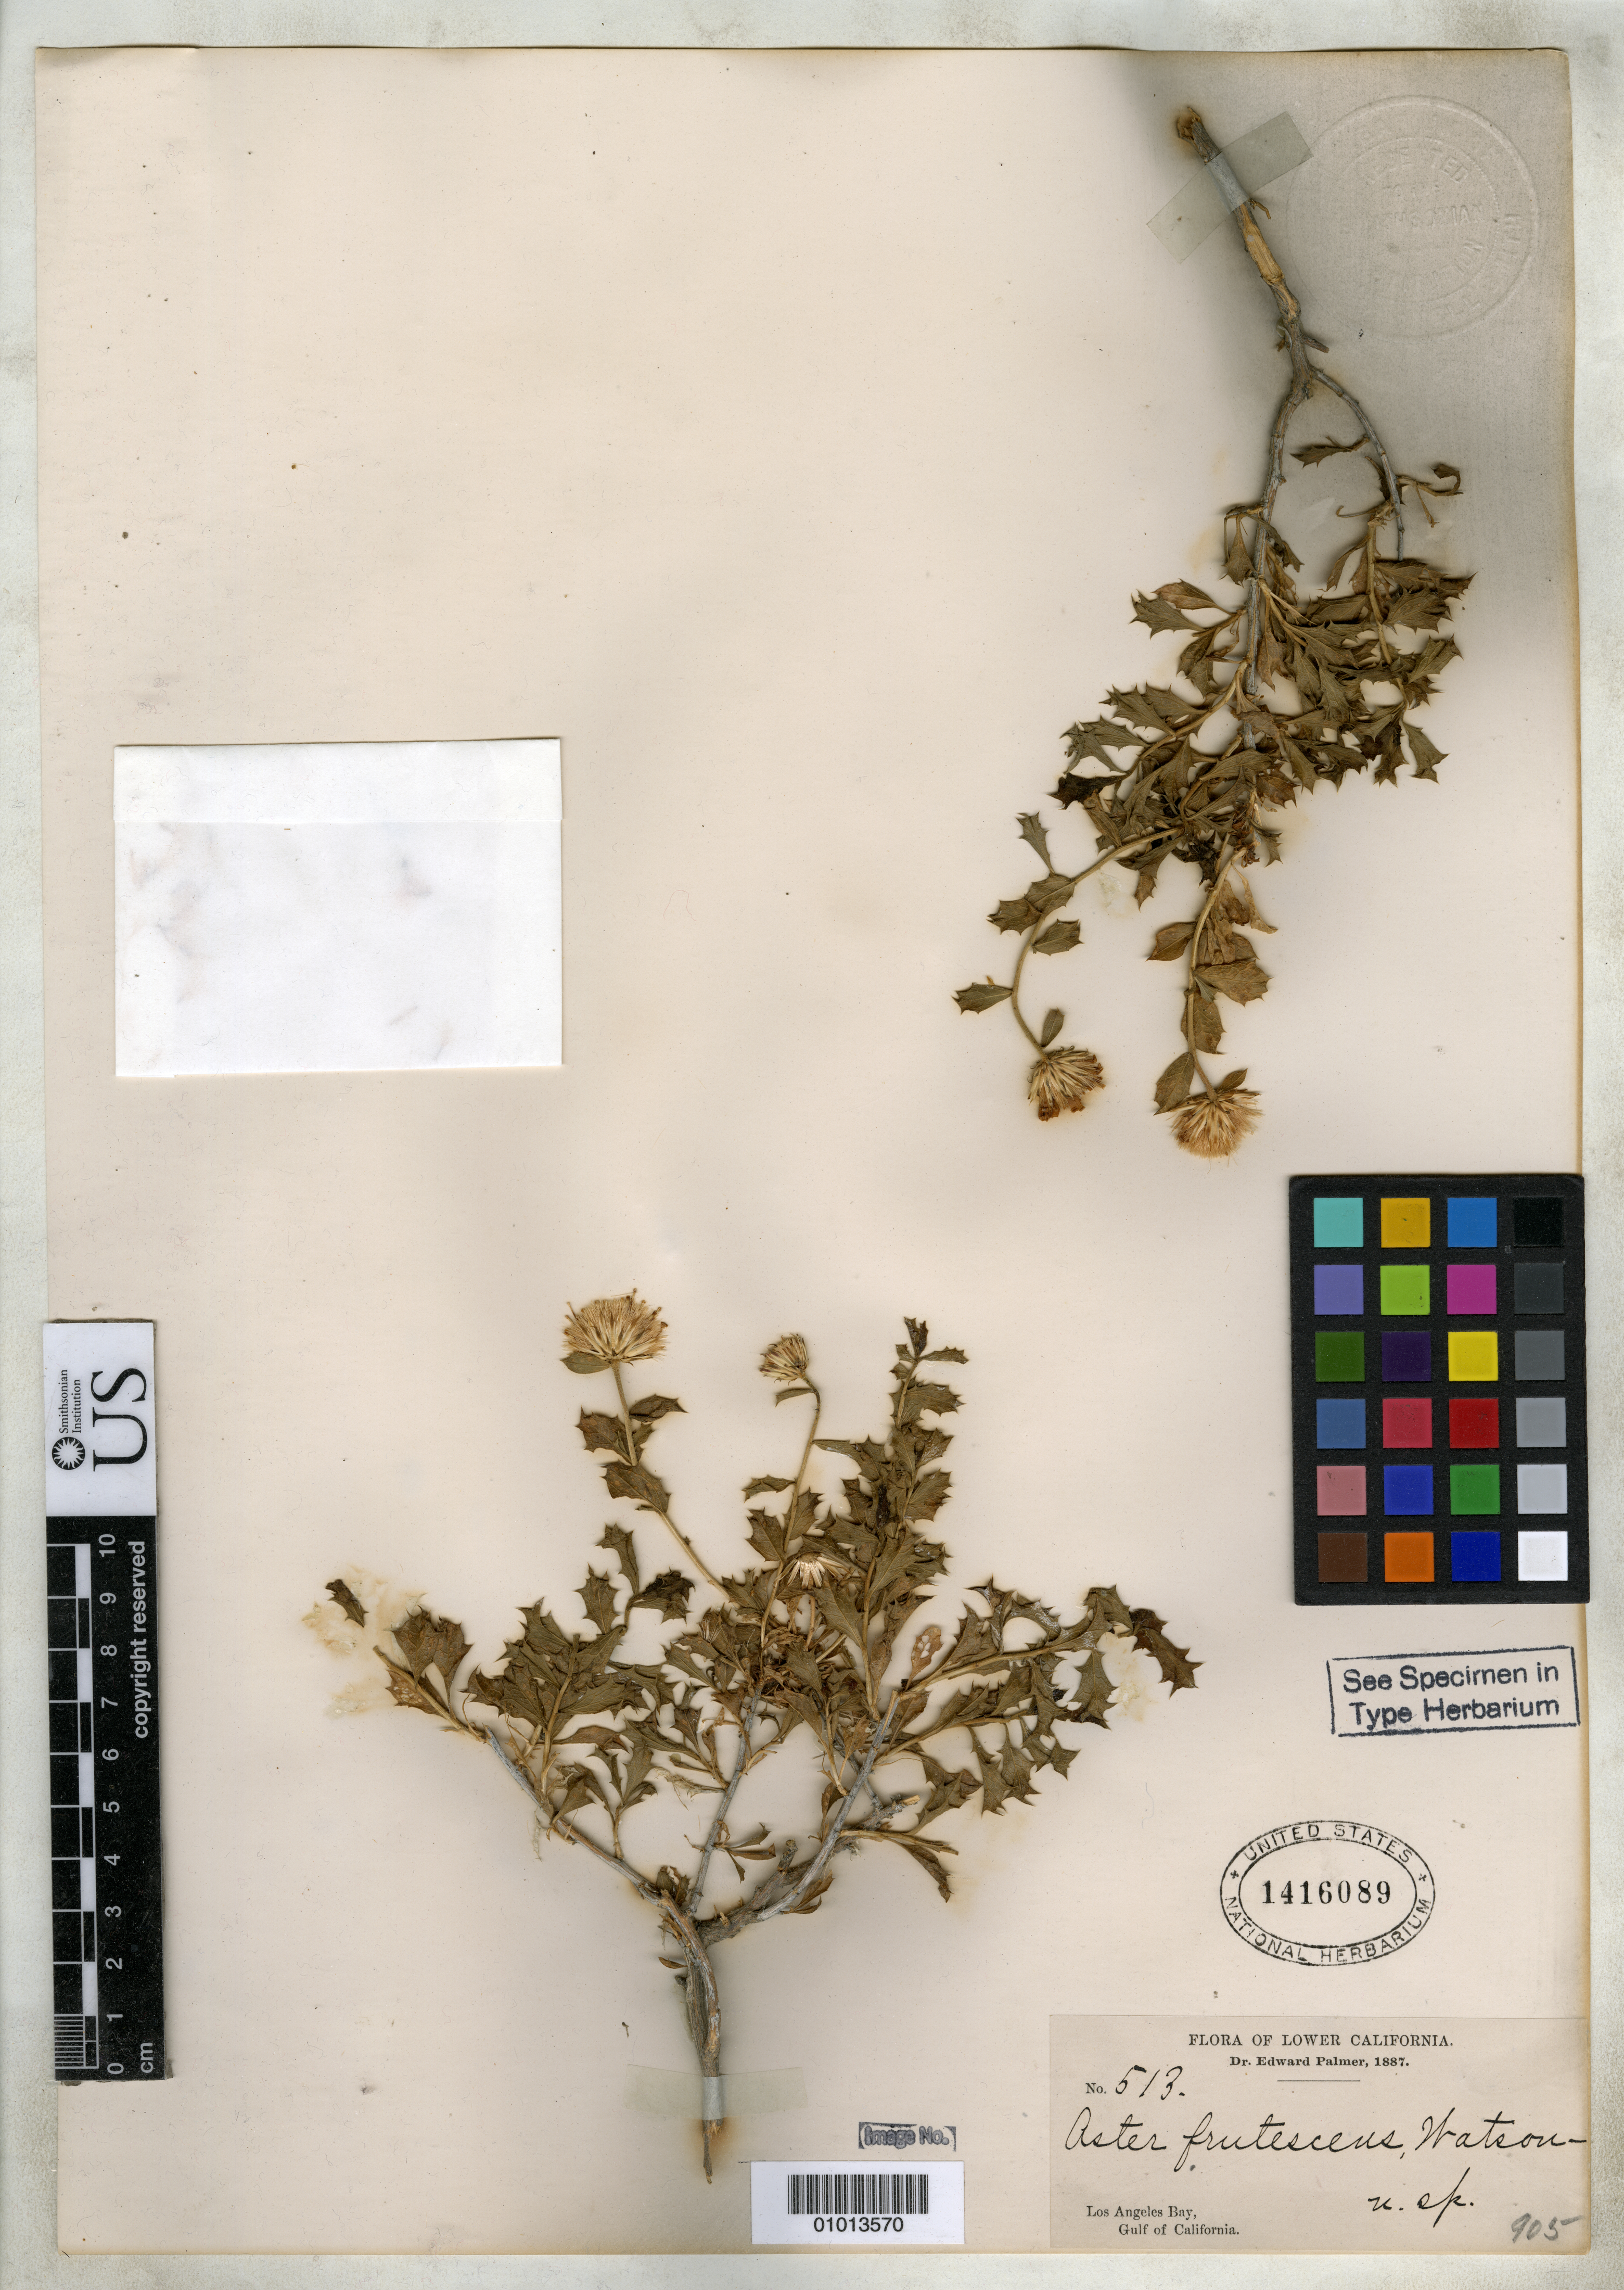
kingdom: Plantae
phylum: Tracheophyta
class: Magnoliopsida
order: Asterales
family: Asteraceae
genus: Aster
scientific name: Aster frutescens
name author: S. Watson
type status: Isotype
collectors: E. Palmer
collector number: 513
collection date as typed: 1887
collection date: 1887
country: Mexico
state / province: Baja California Norte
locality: Flora of Lower California. Los Angeles Bay, Gulf of California.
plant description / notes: Specimen ex John Donnell Smith herbarium.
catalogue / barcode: US 1416089